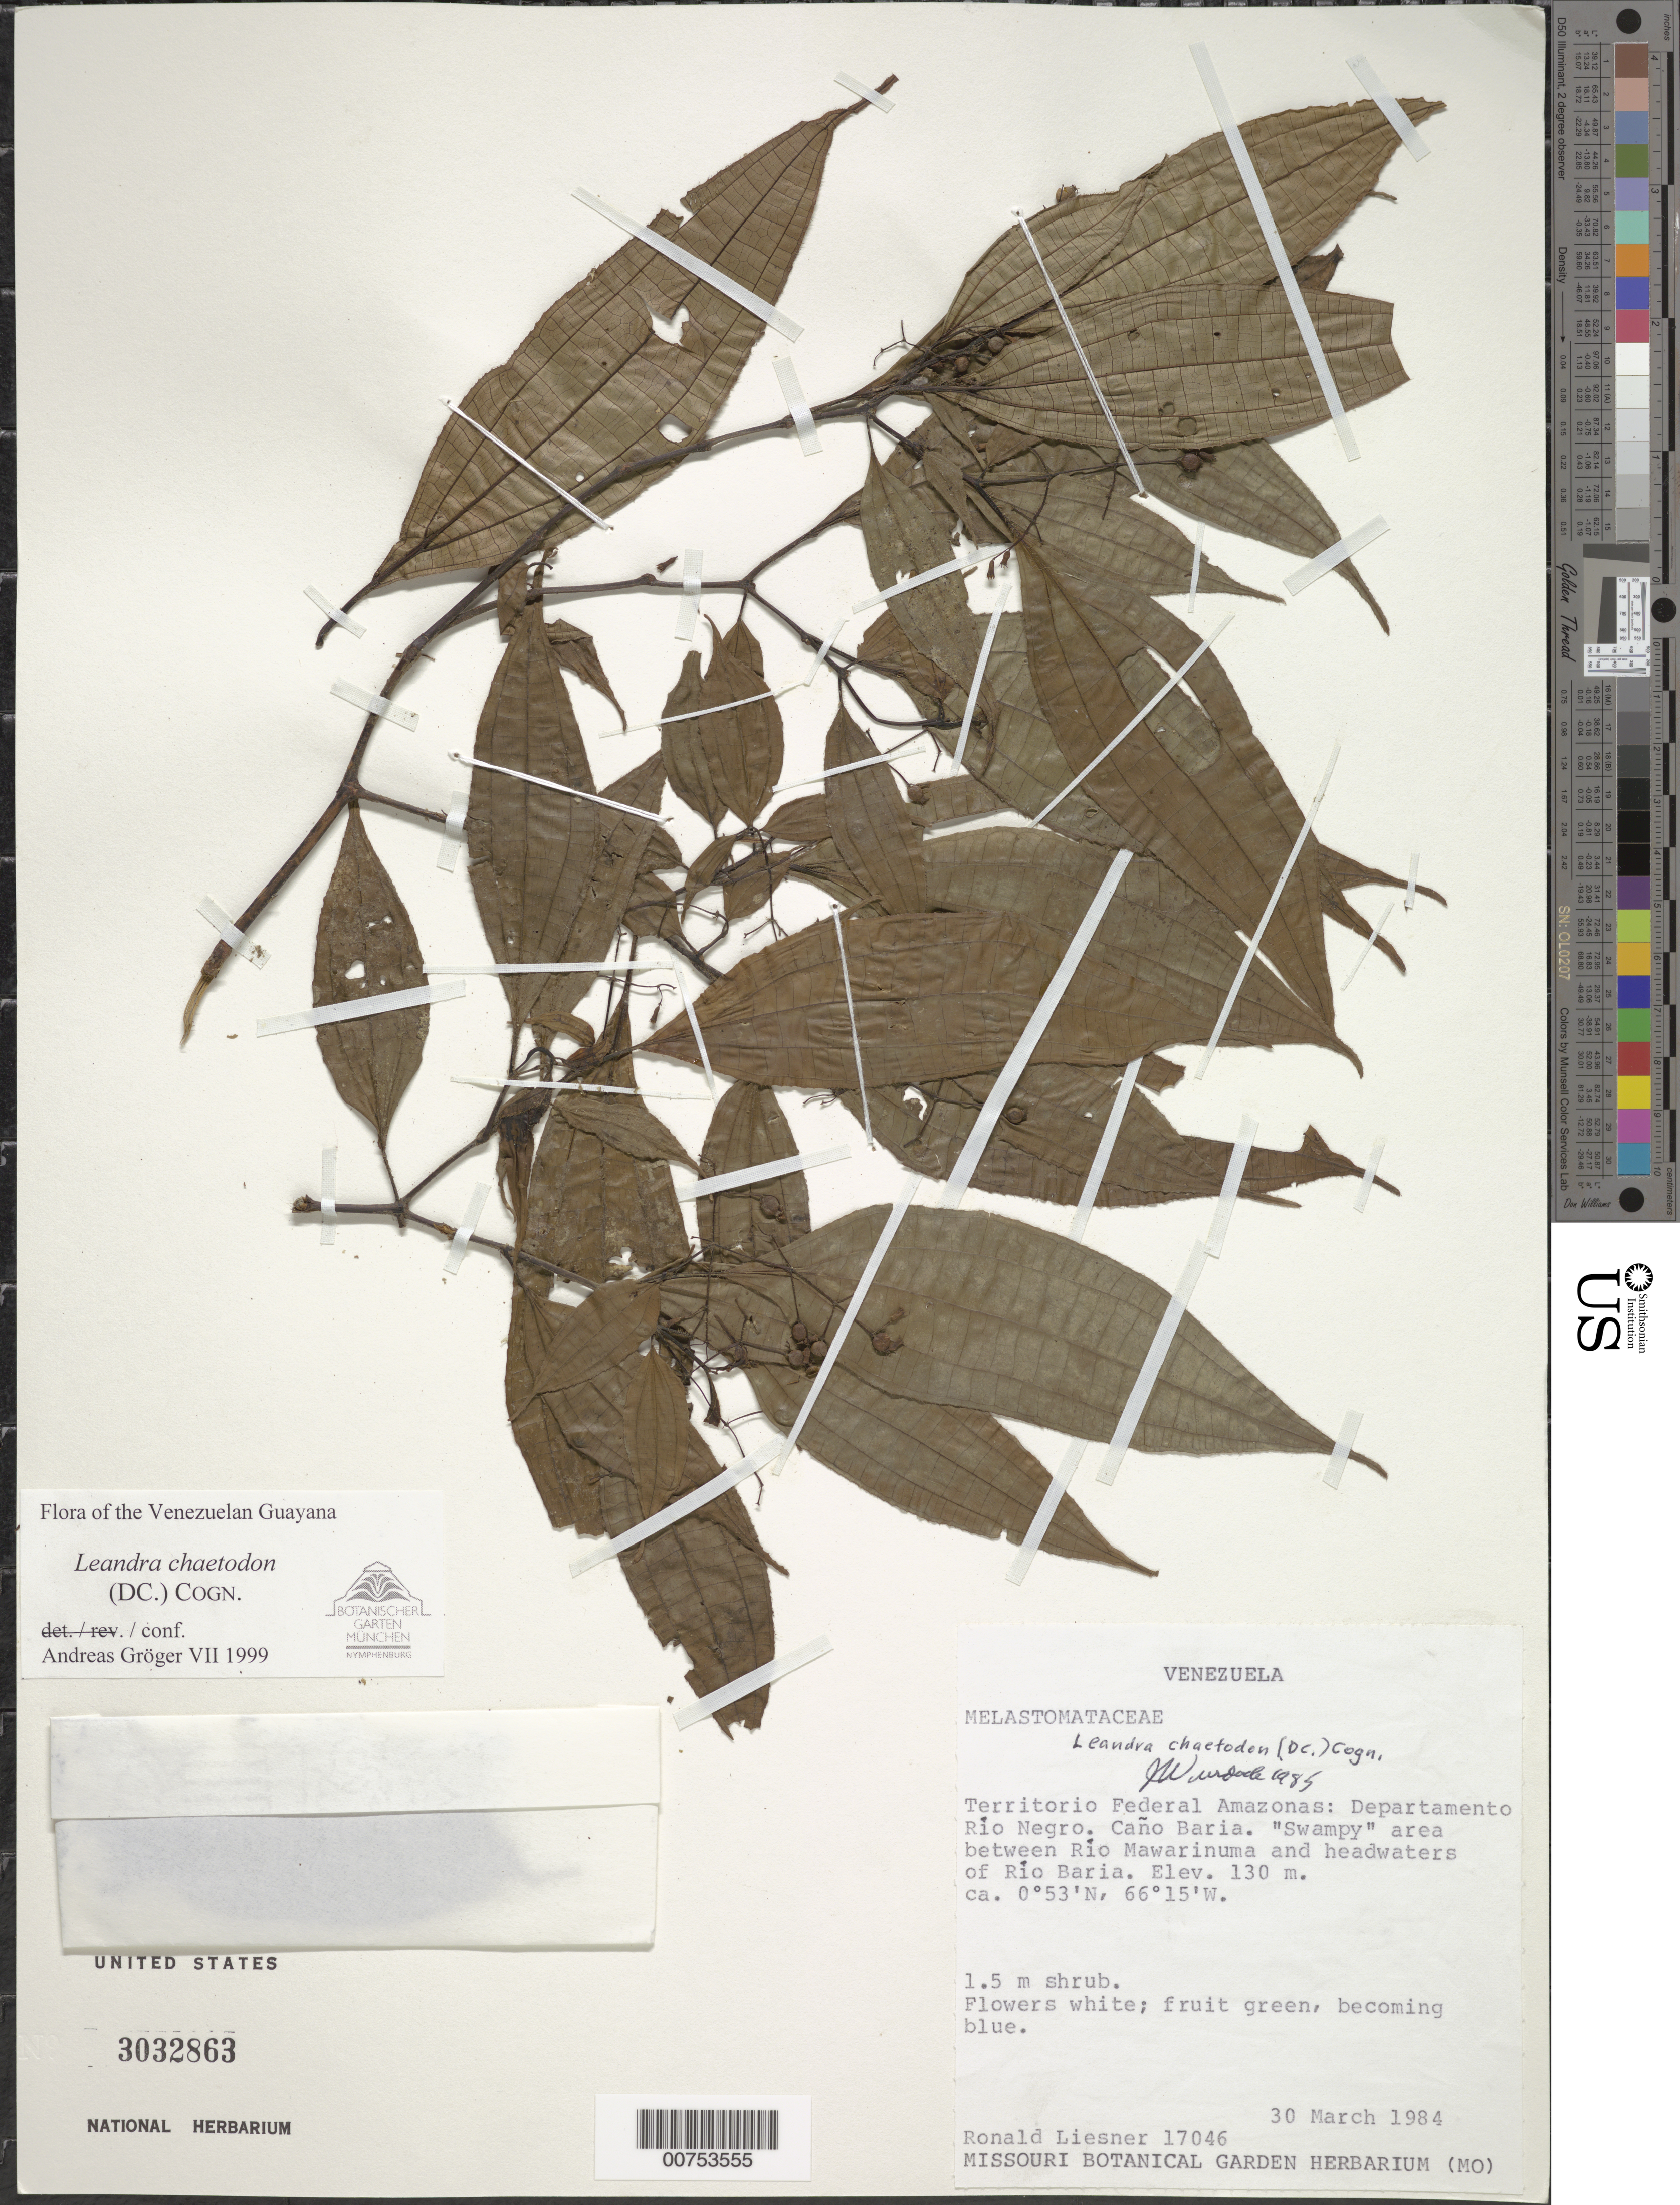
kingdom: Plantae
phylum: Tracheophyta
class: Magnoliopsida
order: Myrtales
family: Melastomataceae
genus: Leandra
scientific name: Leandra chaetodon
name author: (DC.) Cogn.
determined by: Gröger, A.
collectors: R. L. Liesner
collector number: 17046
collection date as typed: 30-Mar-84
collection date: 1984-03-30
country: Venezuela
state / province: Amazonas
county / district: Río Negro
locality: Caño Baria, between Río Mawarinuma and headwaters of Río Baria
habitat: Swampy area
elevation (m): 130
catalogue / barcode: US 3032863